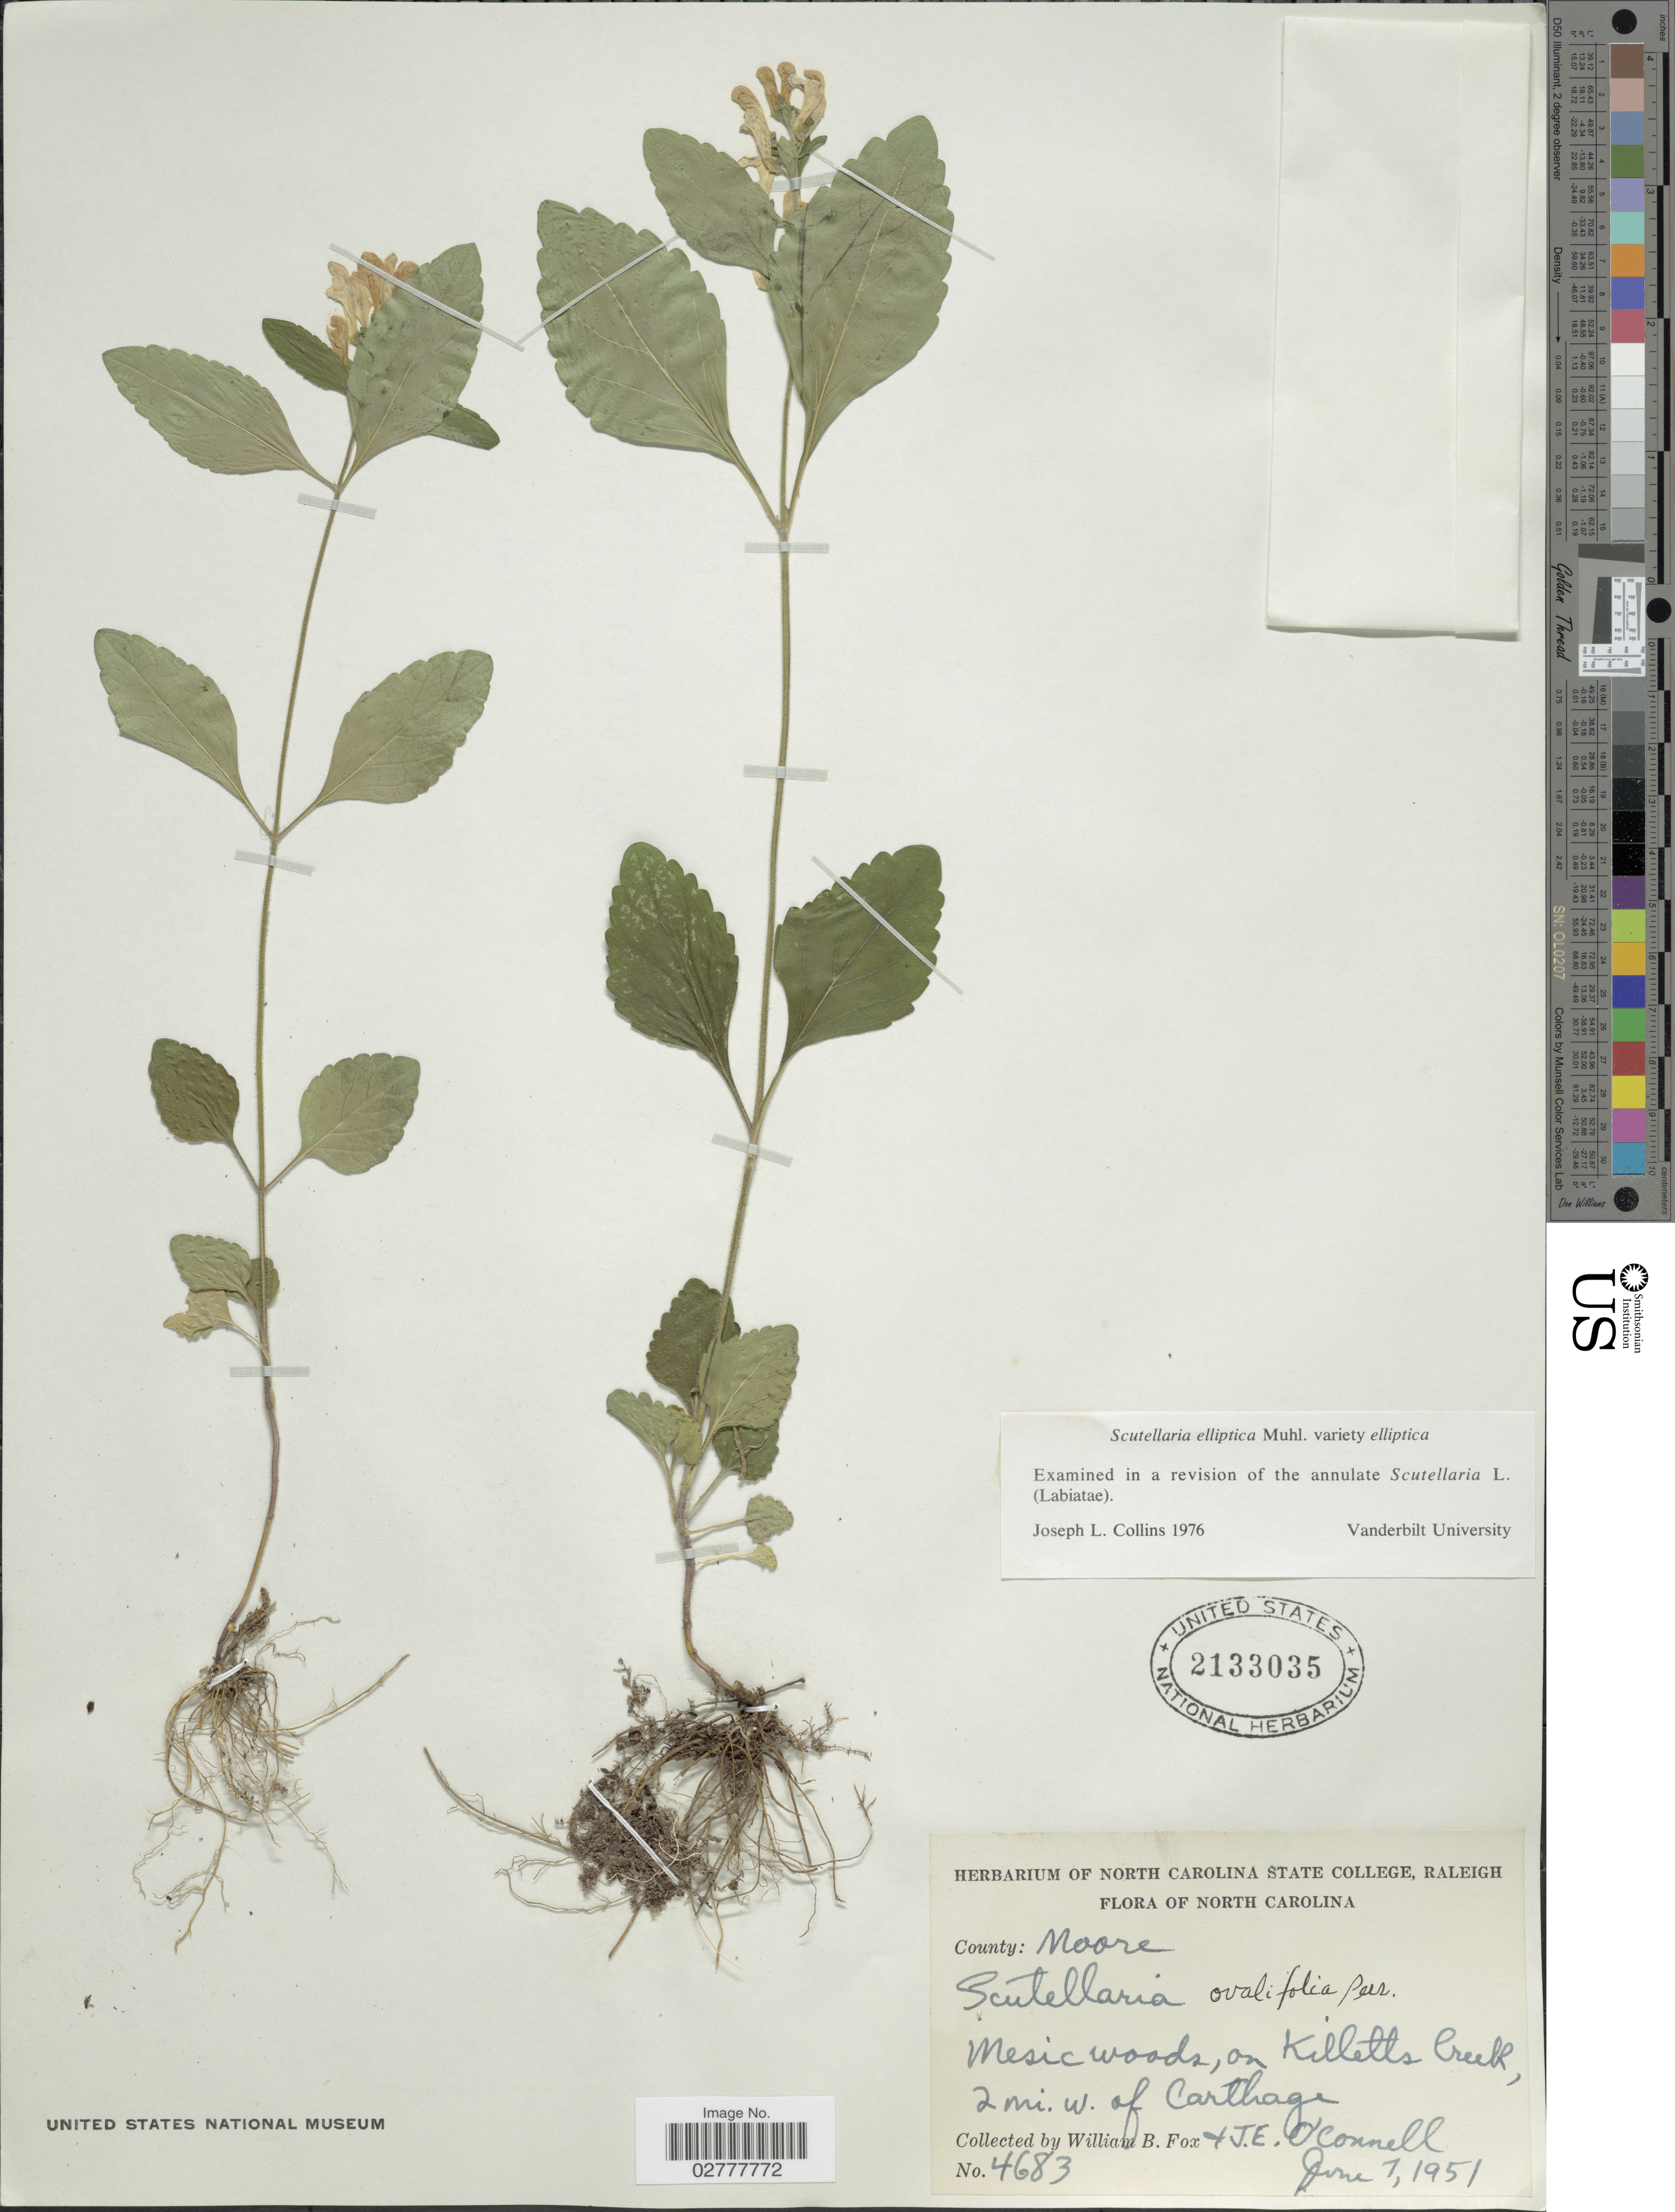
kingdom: Plantae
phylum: Tracheophyta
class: Magnoliopsida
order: Lamiales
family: Lamiaceae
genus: Scutellaria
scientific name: Scutellaria elliptica var. elliptica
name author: Muhl.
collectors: W. B. Fox & J. O'Connell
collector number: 4683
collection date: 1951-06-07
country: United States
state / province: North Carolina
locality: County Moore, Mesic woods, on Killetts Creek, 2 mi. W. of Carthage.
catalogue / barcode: US 2133035